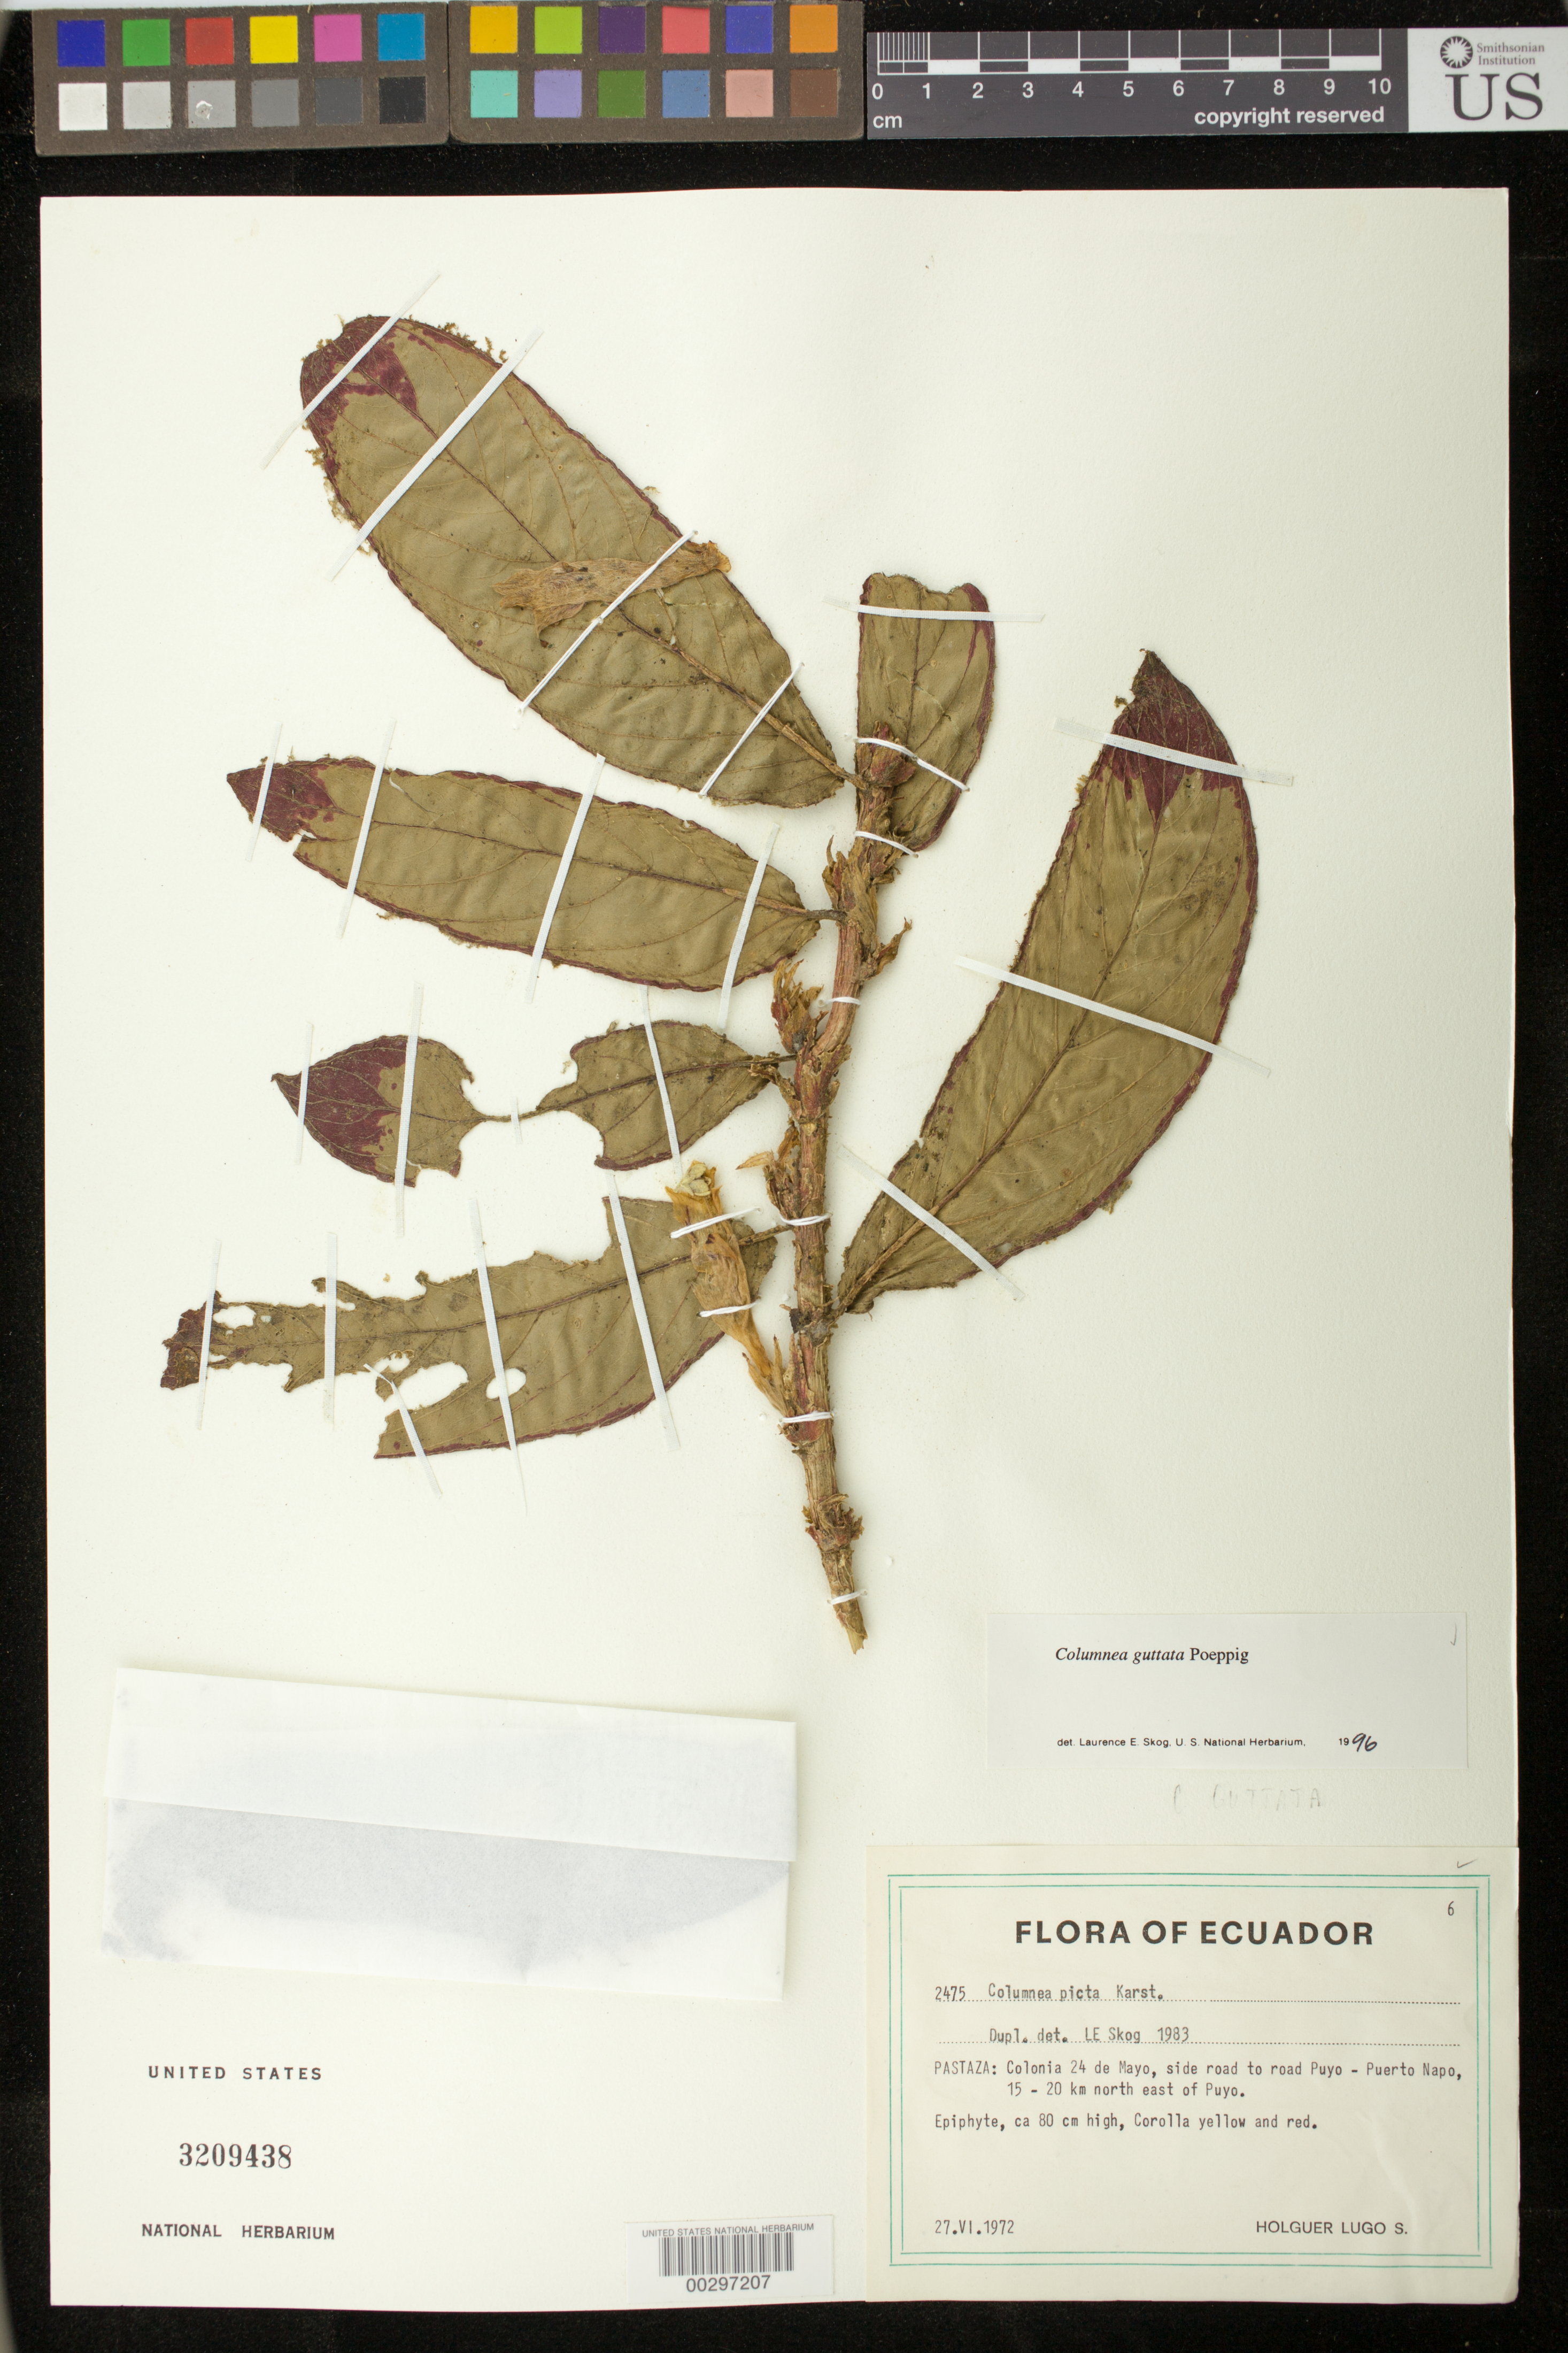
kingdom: Plantae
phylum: Tracheophyta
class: Magnoliopsida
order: Lamiales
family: Gesneriaceae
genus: Columnea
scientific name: Columnea picta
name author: H. Karst.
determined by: Skog, Laurence E.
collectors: H. Lugo S.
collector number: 2475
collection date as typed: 27 Jun 1972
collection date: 1972-06-27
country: Ecuador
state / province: Pastaza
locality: Colonia 24 de Mayo, side road to road Puyo - Puerto Napo, 15-20 km NE of Puyo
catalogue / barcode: US 3209438